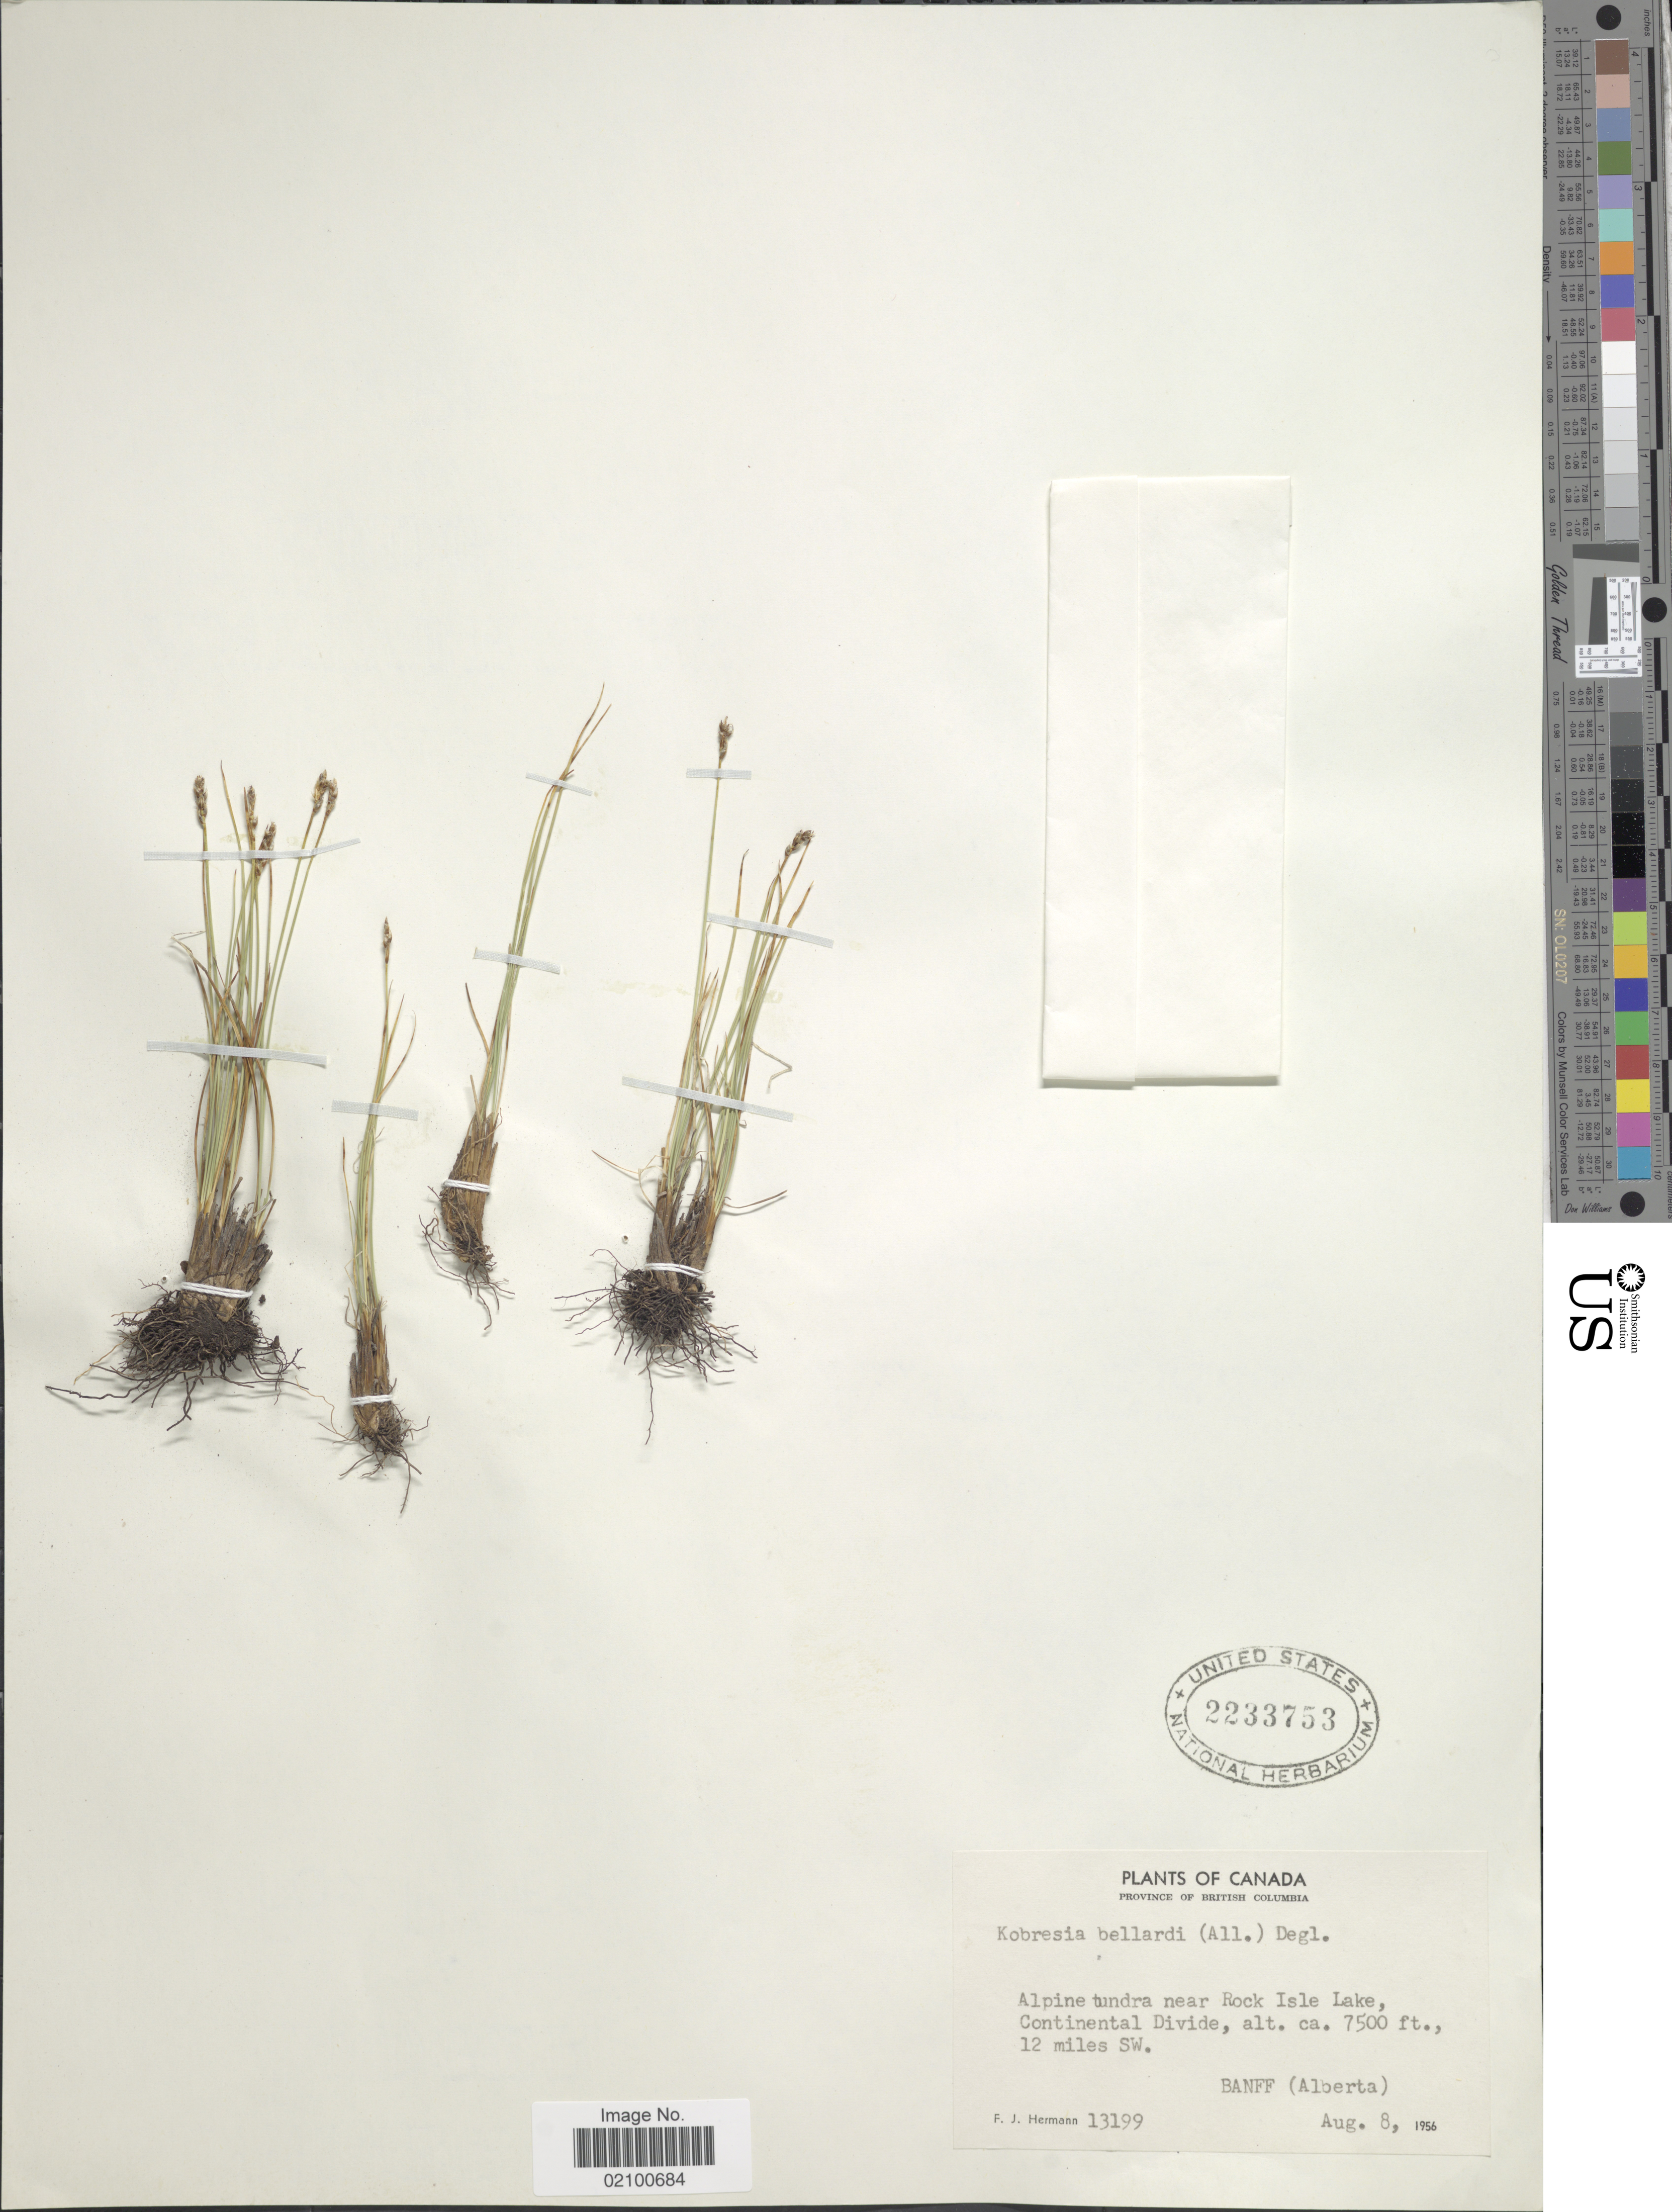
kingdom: Plantae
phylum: Tracheophyta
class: Liliopsida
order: Poales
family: Cyperaceae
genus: Carex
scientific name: Carex myosuroides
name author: Vill.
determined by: Strong, M. T., (US), Smithsonian Institution - National Museum of Natural History (UNITED STATES)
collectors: F. J. Hermann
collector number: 13199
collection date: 1956-08-08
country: Canada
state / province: British Columbia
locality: Near Rock Isle Lake, Continental Divide, 12 miles SW Banff (Alberta)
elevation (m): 2286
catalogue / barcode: US 2233753